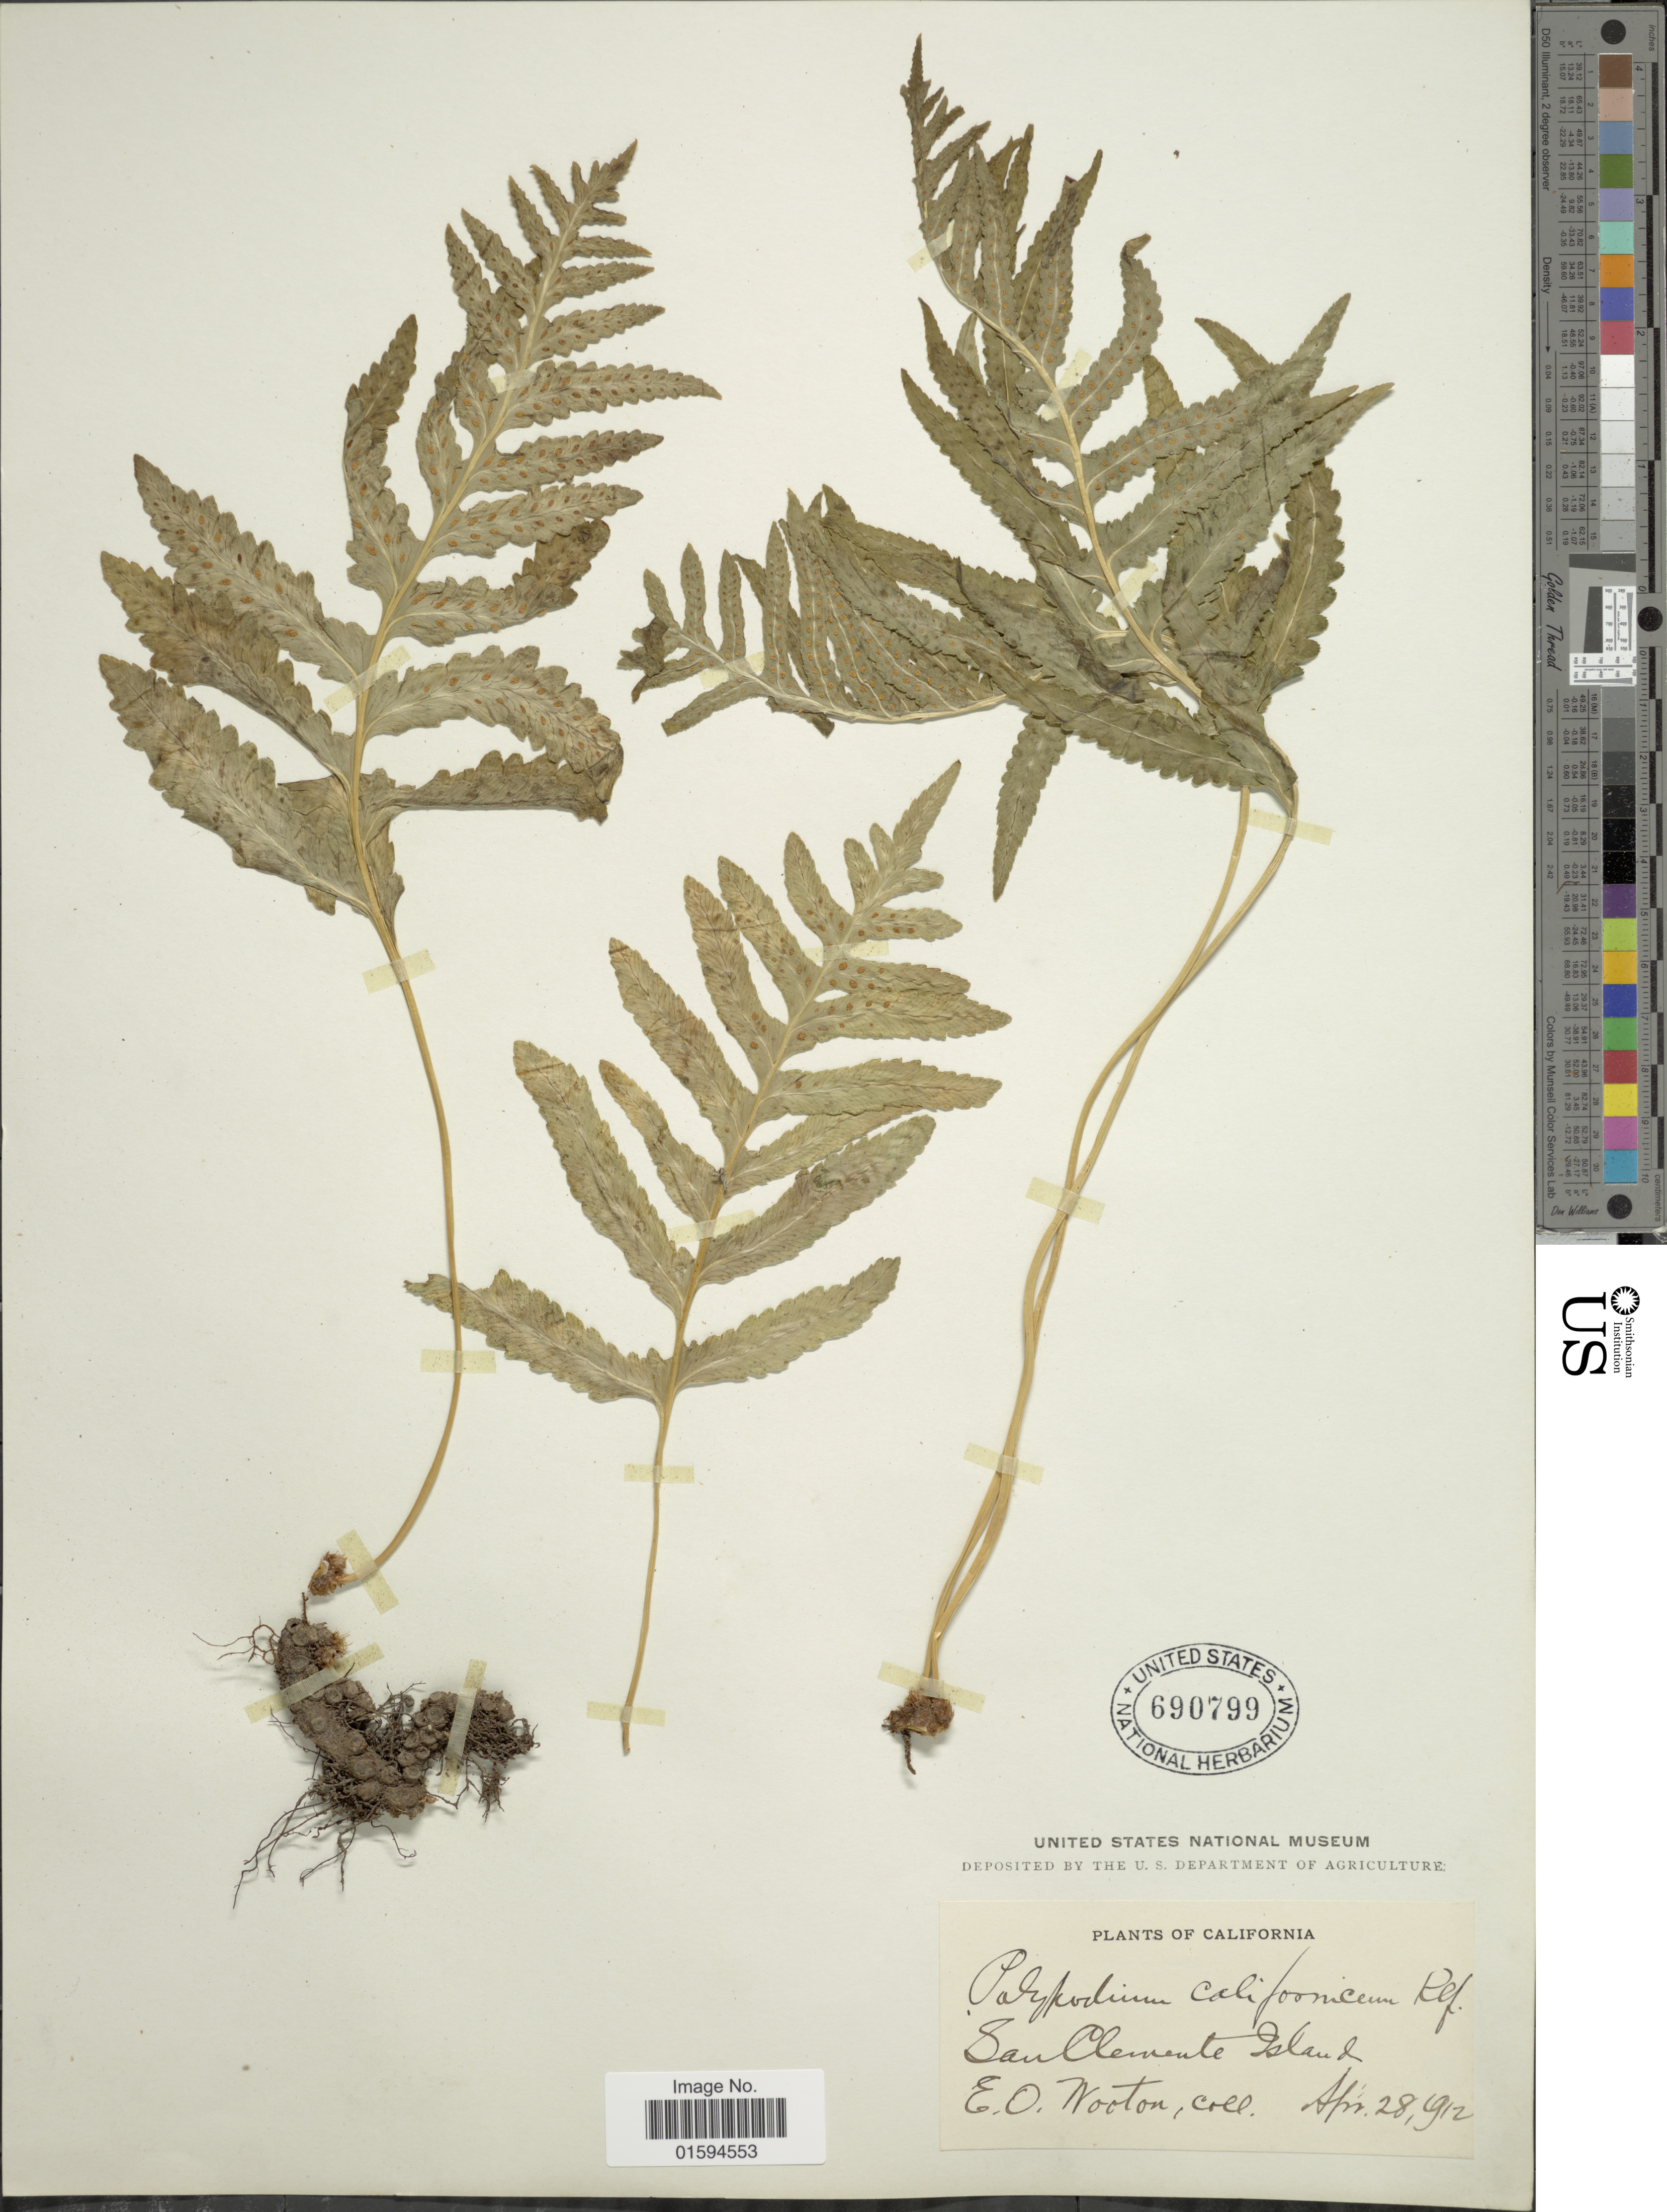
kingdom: Plantae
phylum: Tracheophyta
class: Polypodiopsida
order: Polypodiales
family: Polypodiaceae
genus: Polypodium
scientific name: Polypodium californicum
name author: Kaulf.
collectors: E. O. Wooton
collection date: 1912-04-28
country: United States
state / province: California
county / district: Los Angeles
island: San Clemente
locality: San Clemente Island.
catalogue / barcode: US 690799